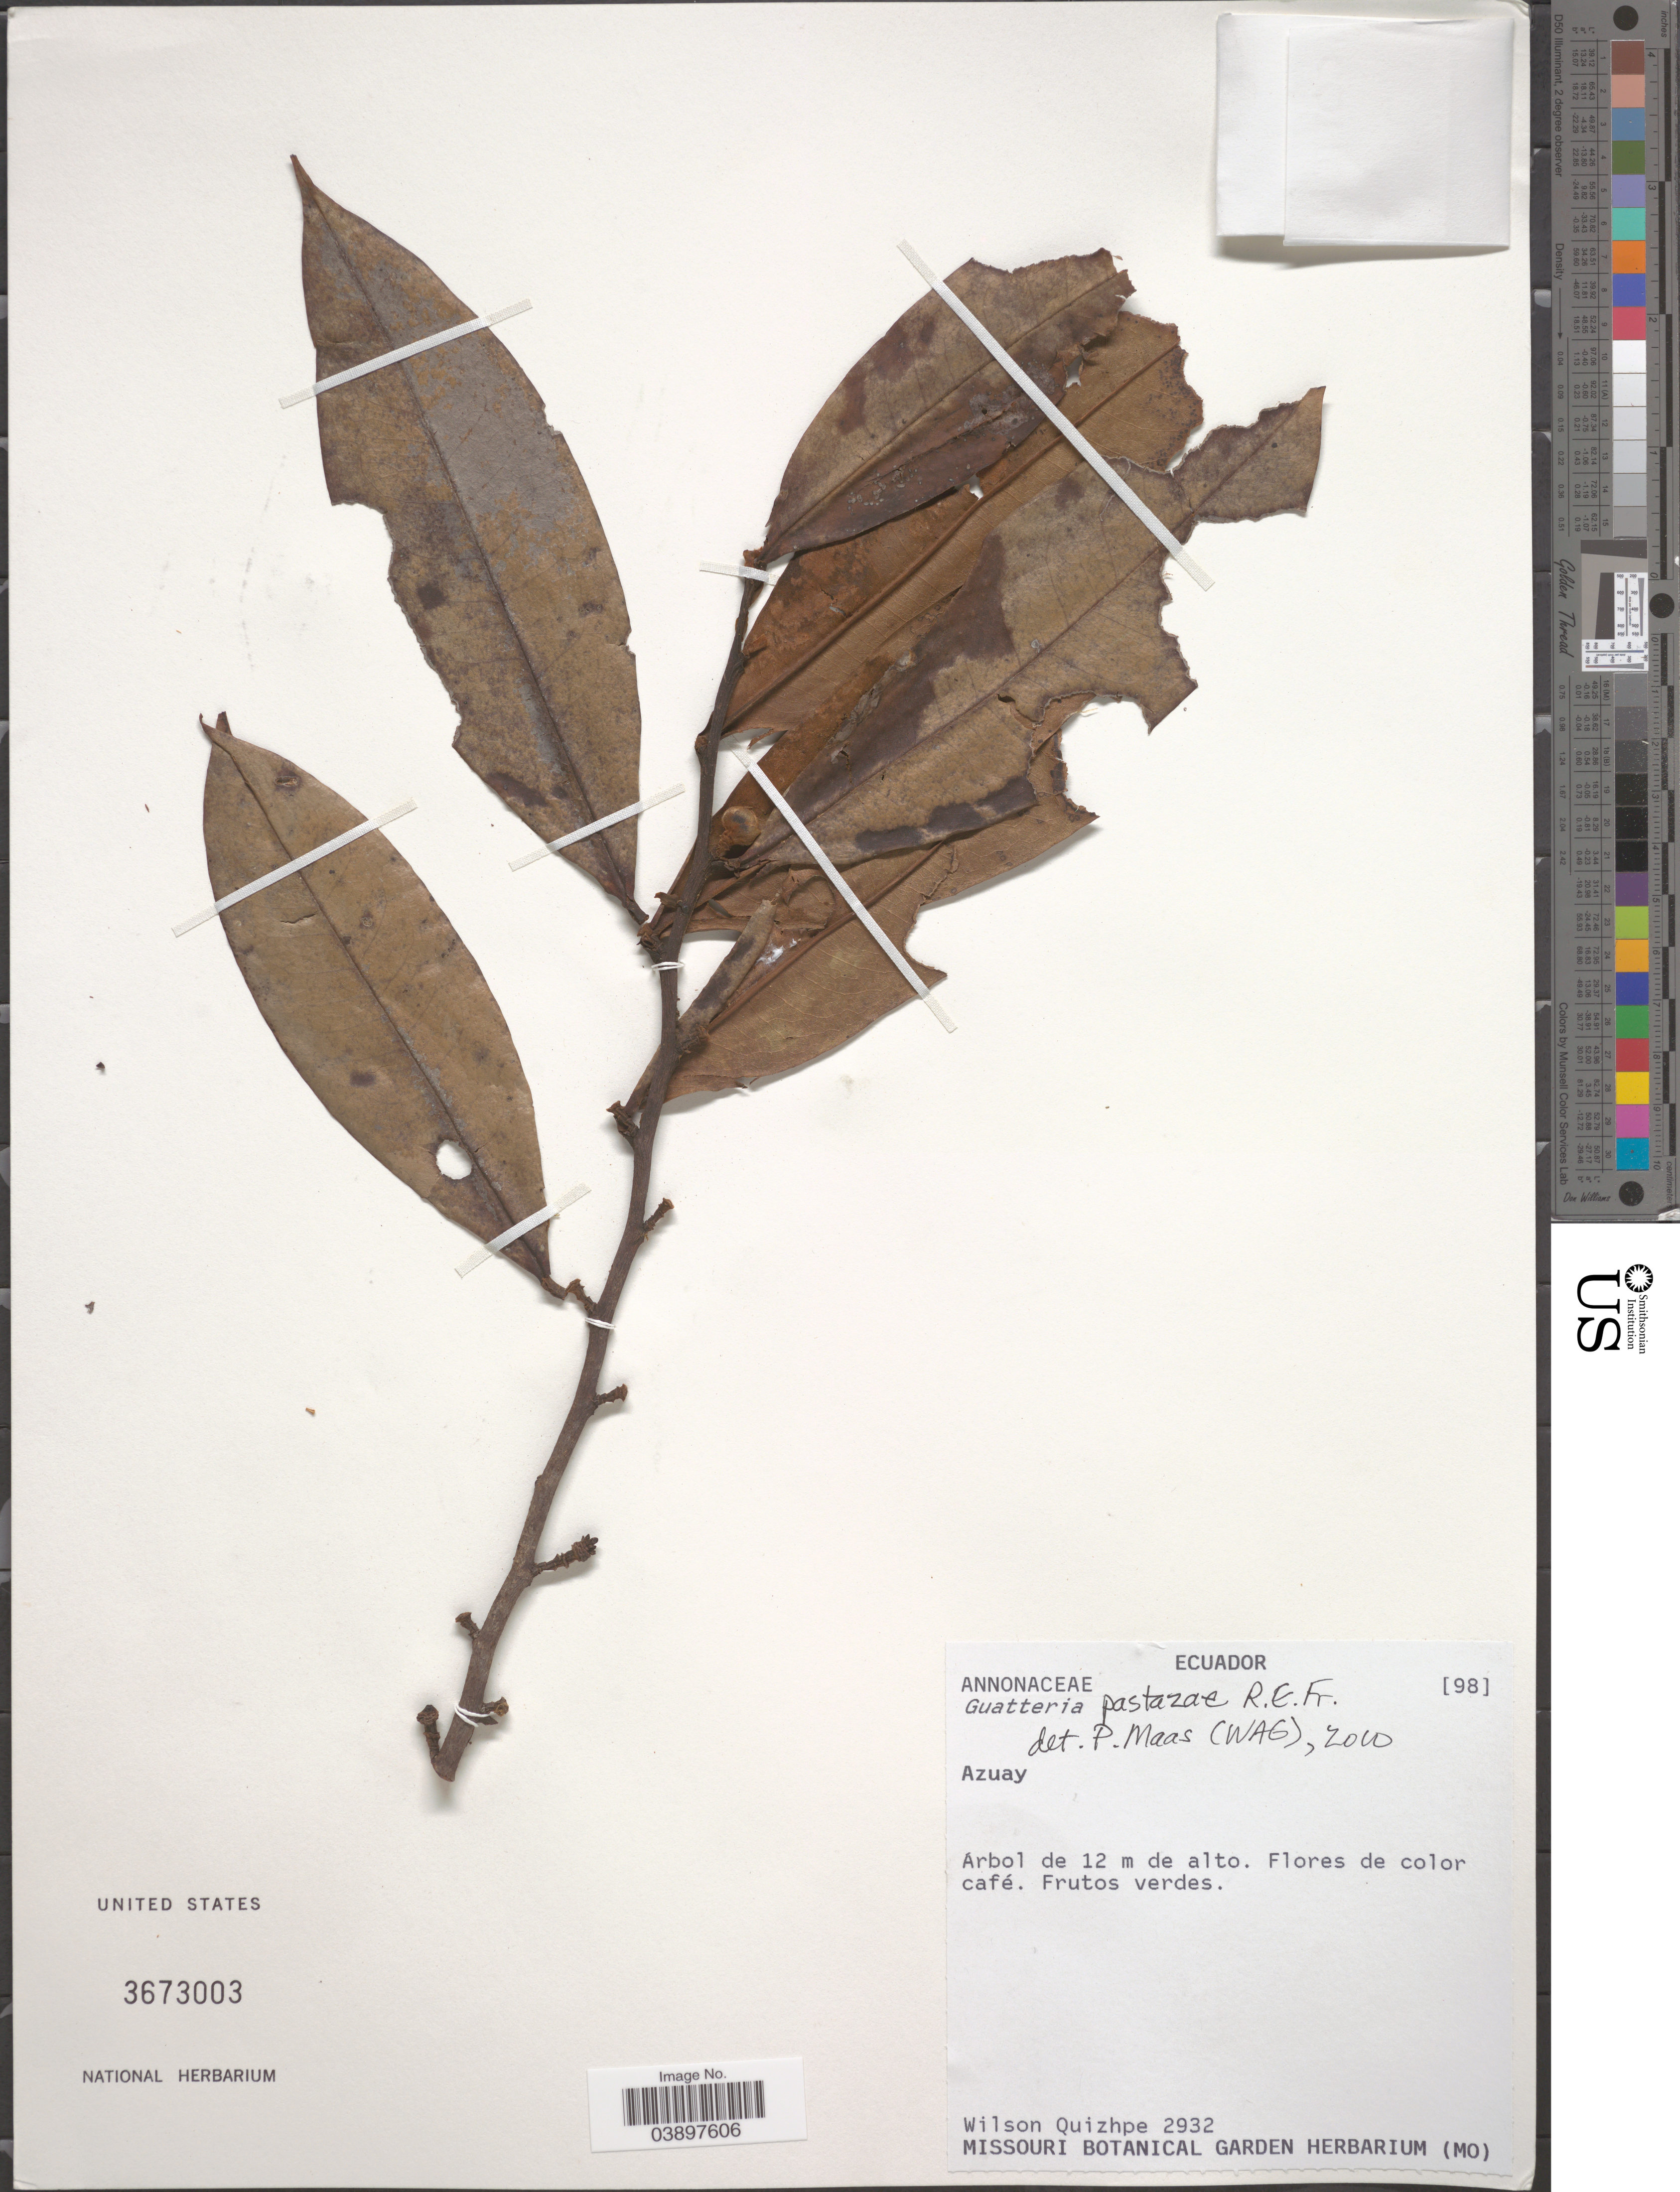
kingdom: Plantae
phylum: Tracheophyta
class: Magnoliopsida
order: Magnoliales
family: Annonaceae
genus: Guatteria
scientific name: Guatteria pastazae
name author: R.E. Fr.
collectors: W. Quizhpe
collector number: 2932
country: Ecuador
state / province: Azuay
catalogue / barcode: US 3673003